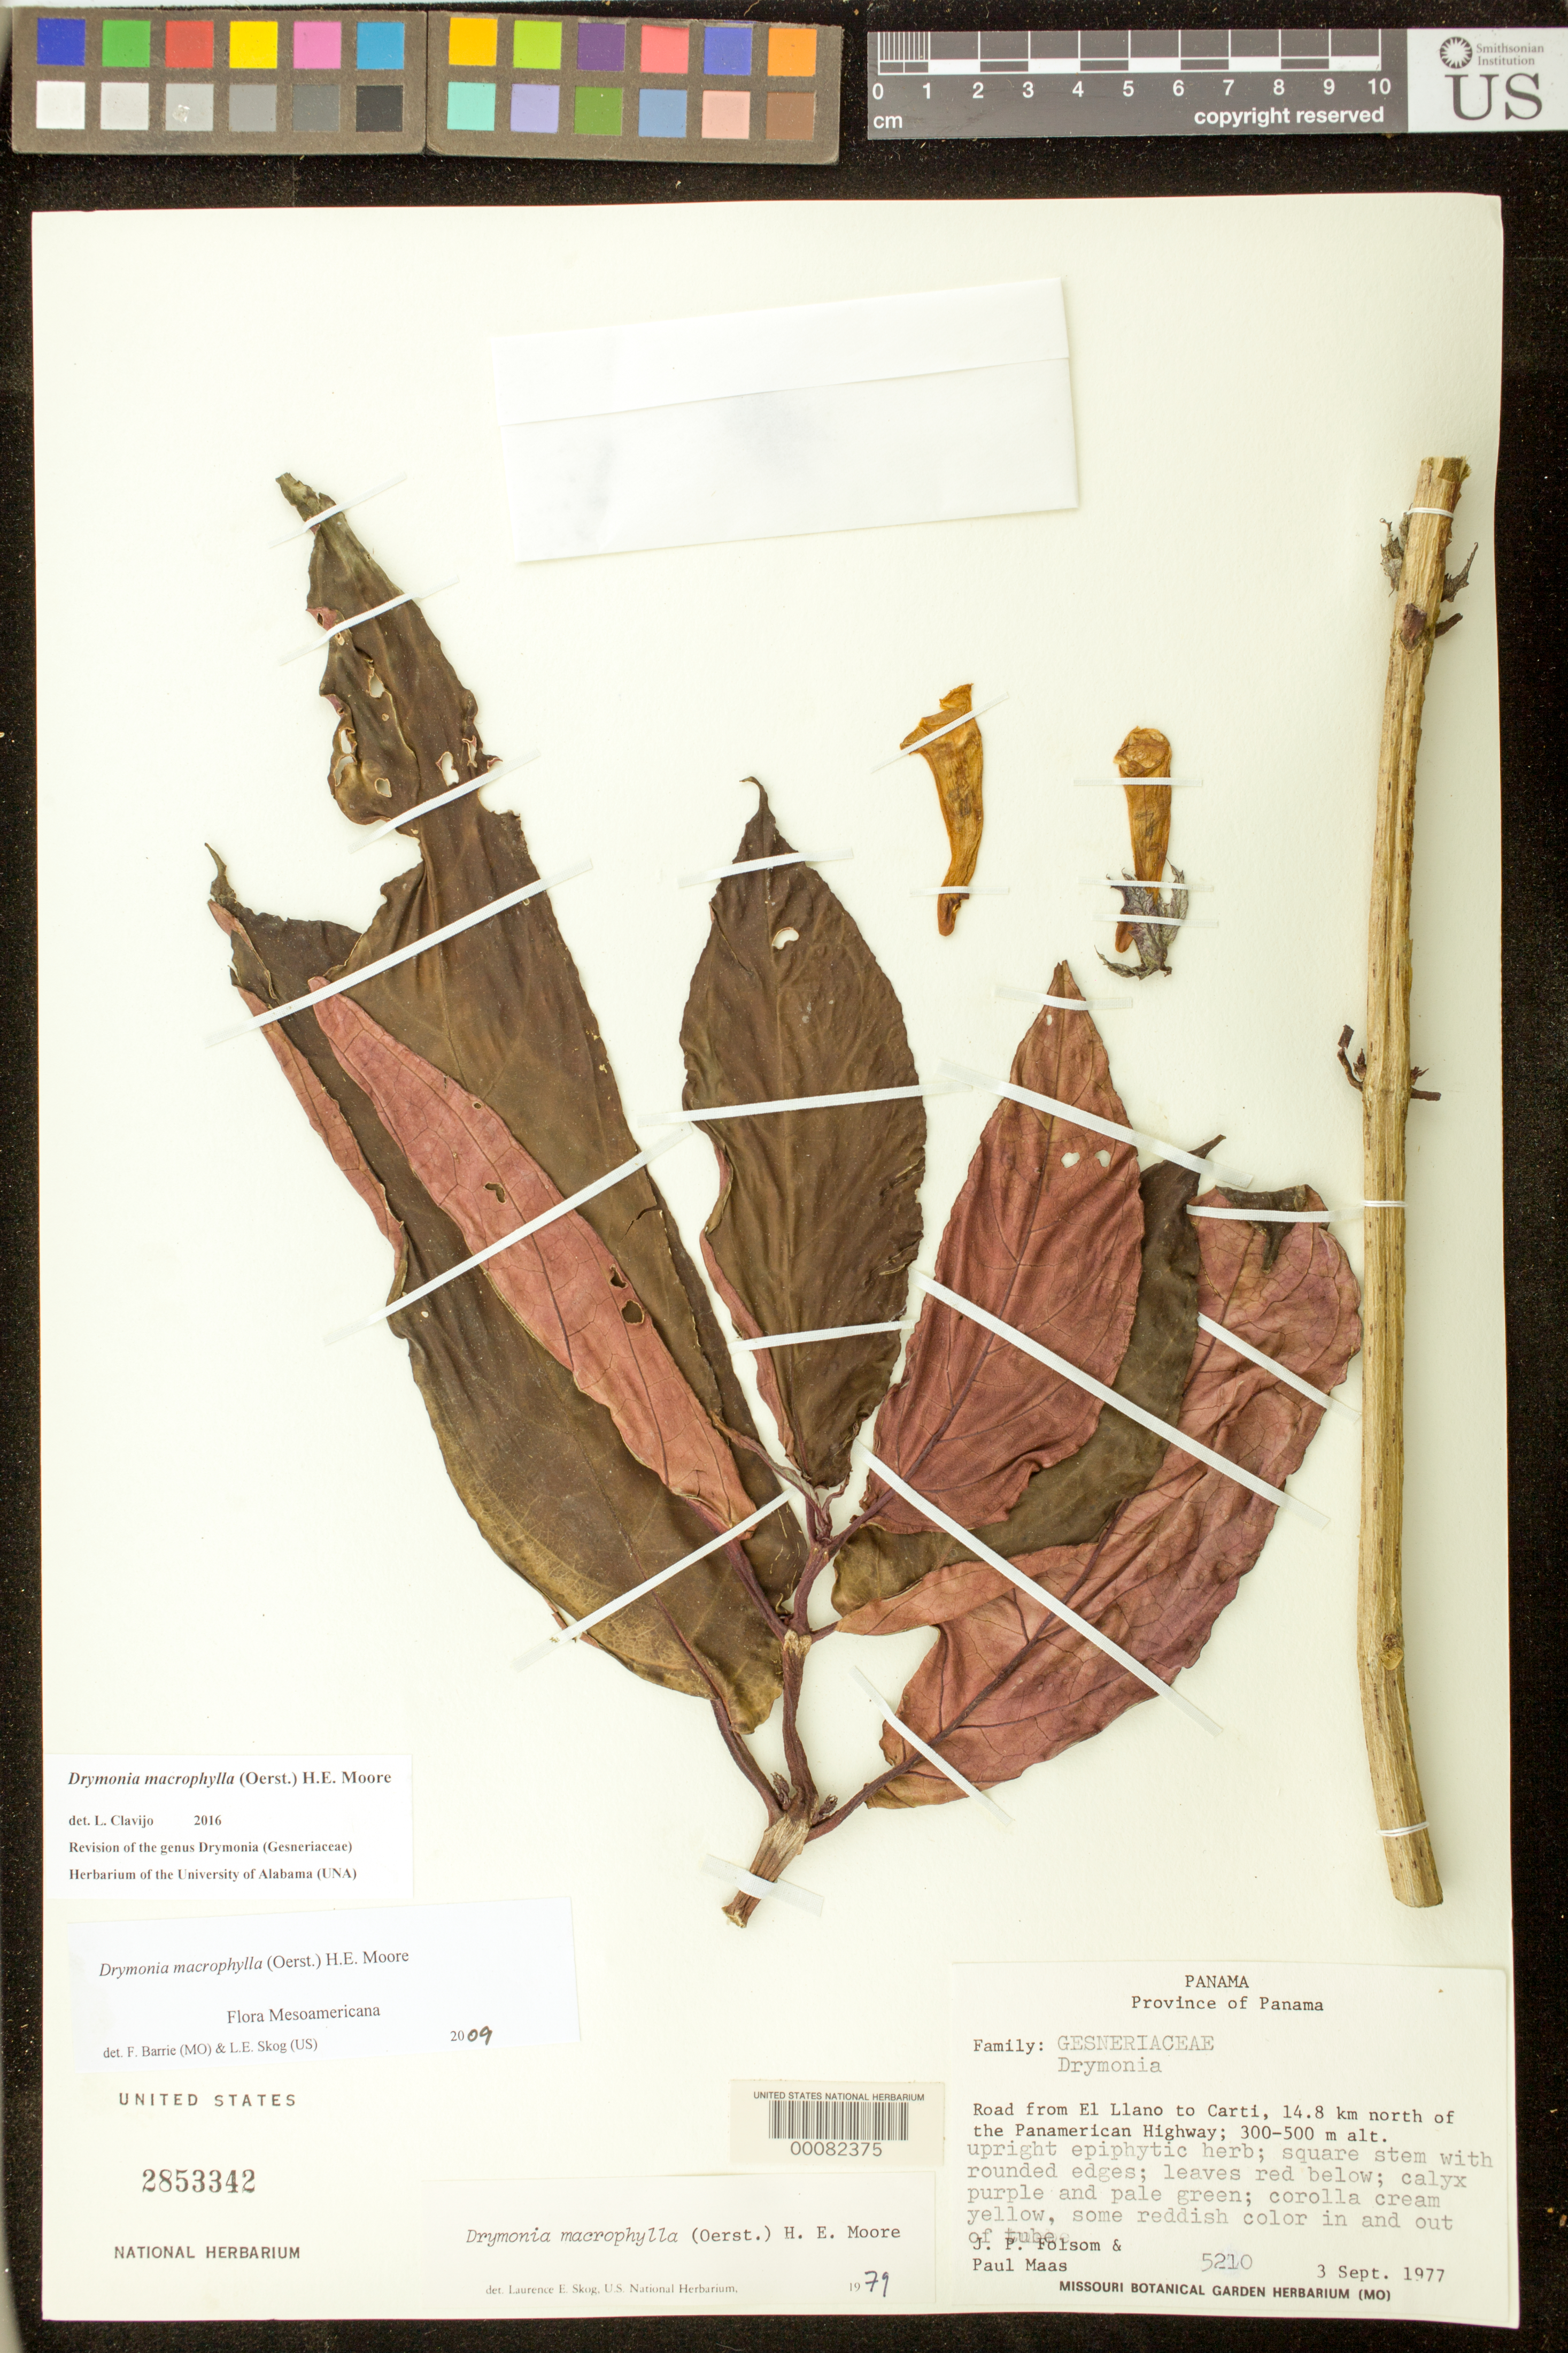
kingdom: Plantae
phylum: Tracheophyta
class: Magnoliopsida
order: Lamiales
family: Gesneriaceae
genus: Drymonia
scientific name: Drymonia macrophylla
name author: (Oerst.) H.E. Moore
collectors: J. P. Folsom & P. Maas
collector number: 5210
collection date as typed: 03 Sep 1977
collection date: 1977-09-03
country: Panama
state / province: Panamá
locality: Road from El Llano to Carti road, 14.8 km N of Panamerican hwy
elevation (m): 300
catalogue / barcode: US 2853342